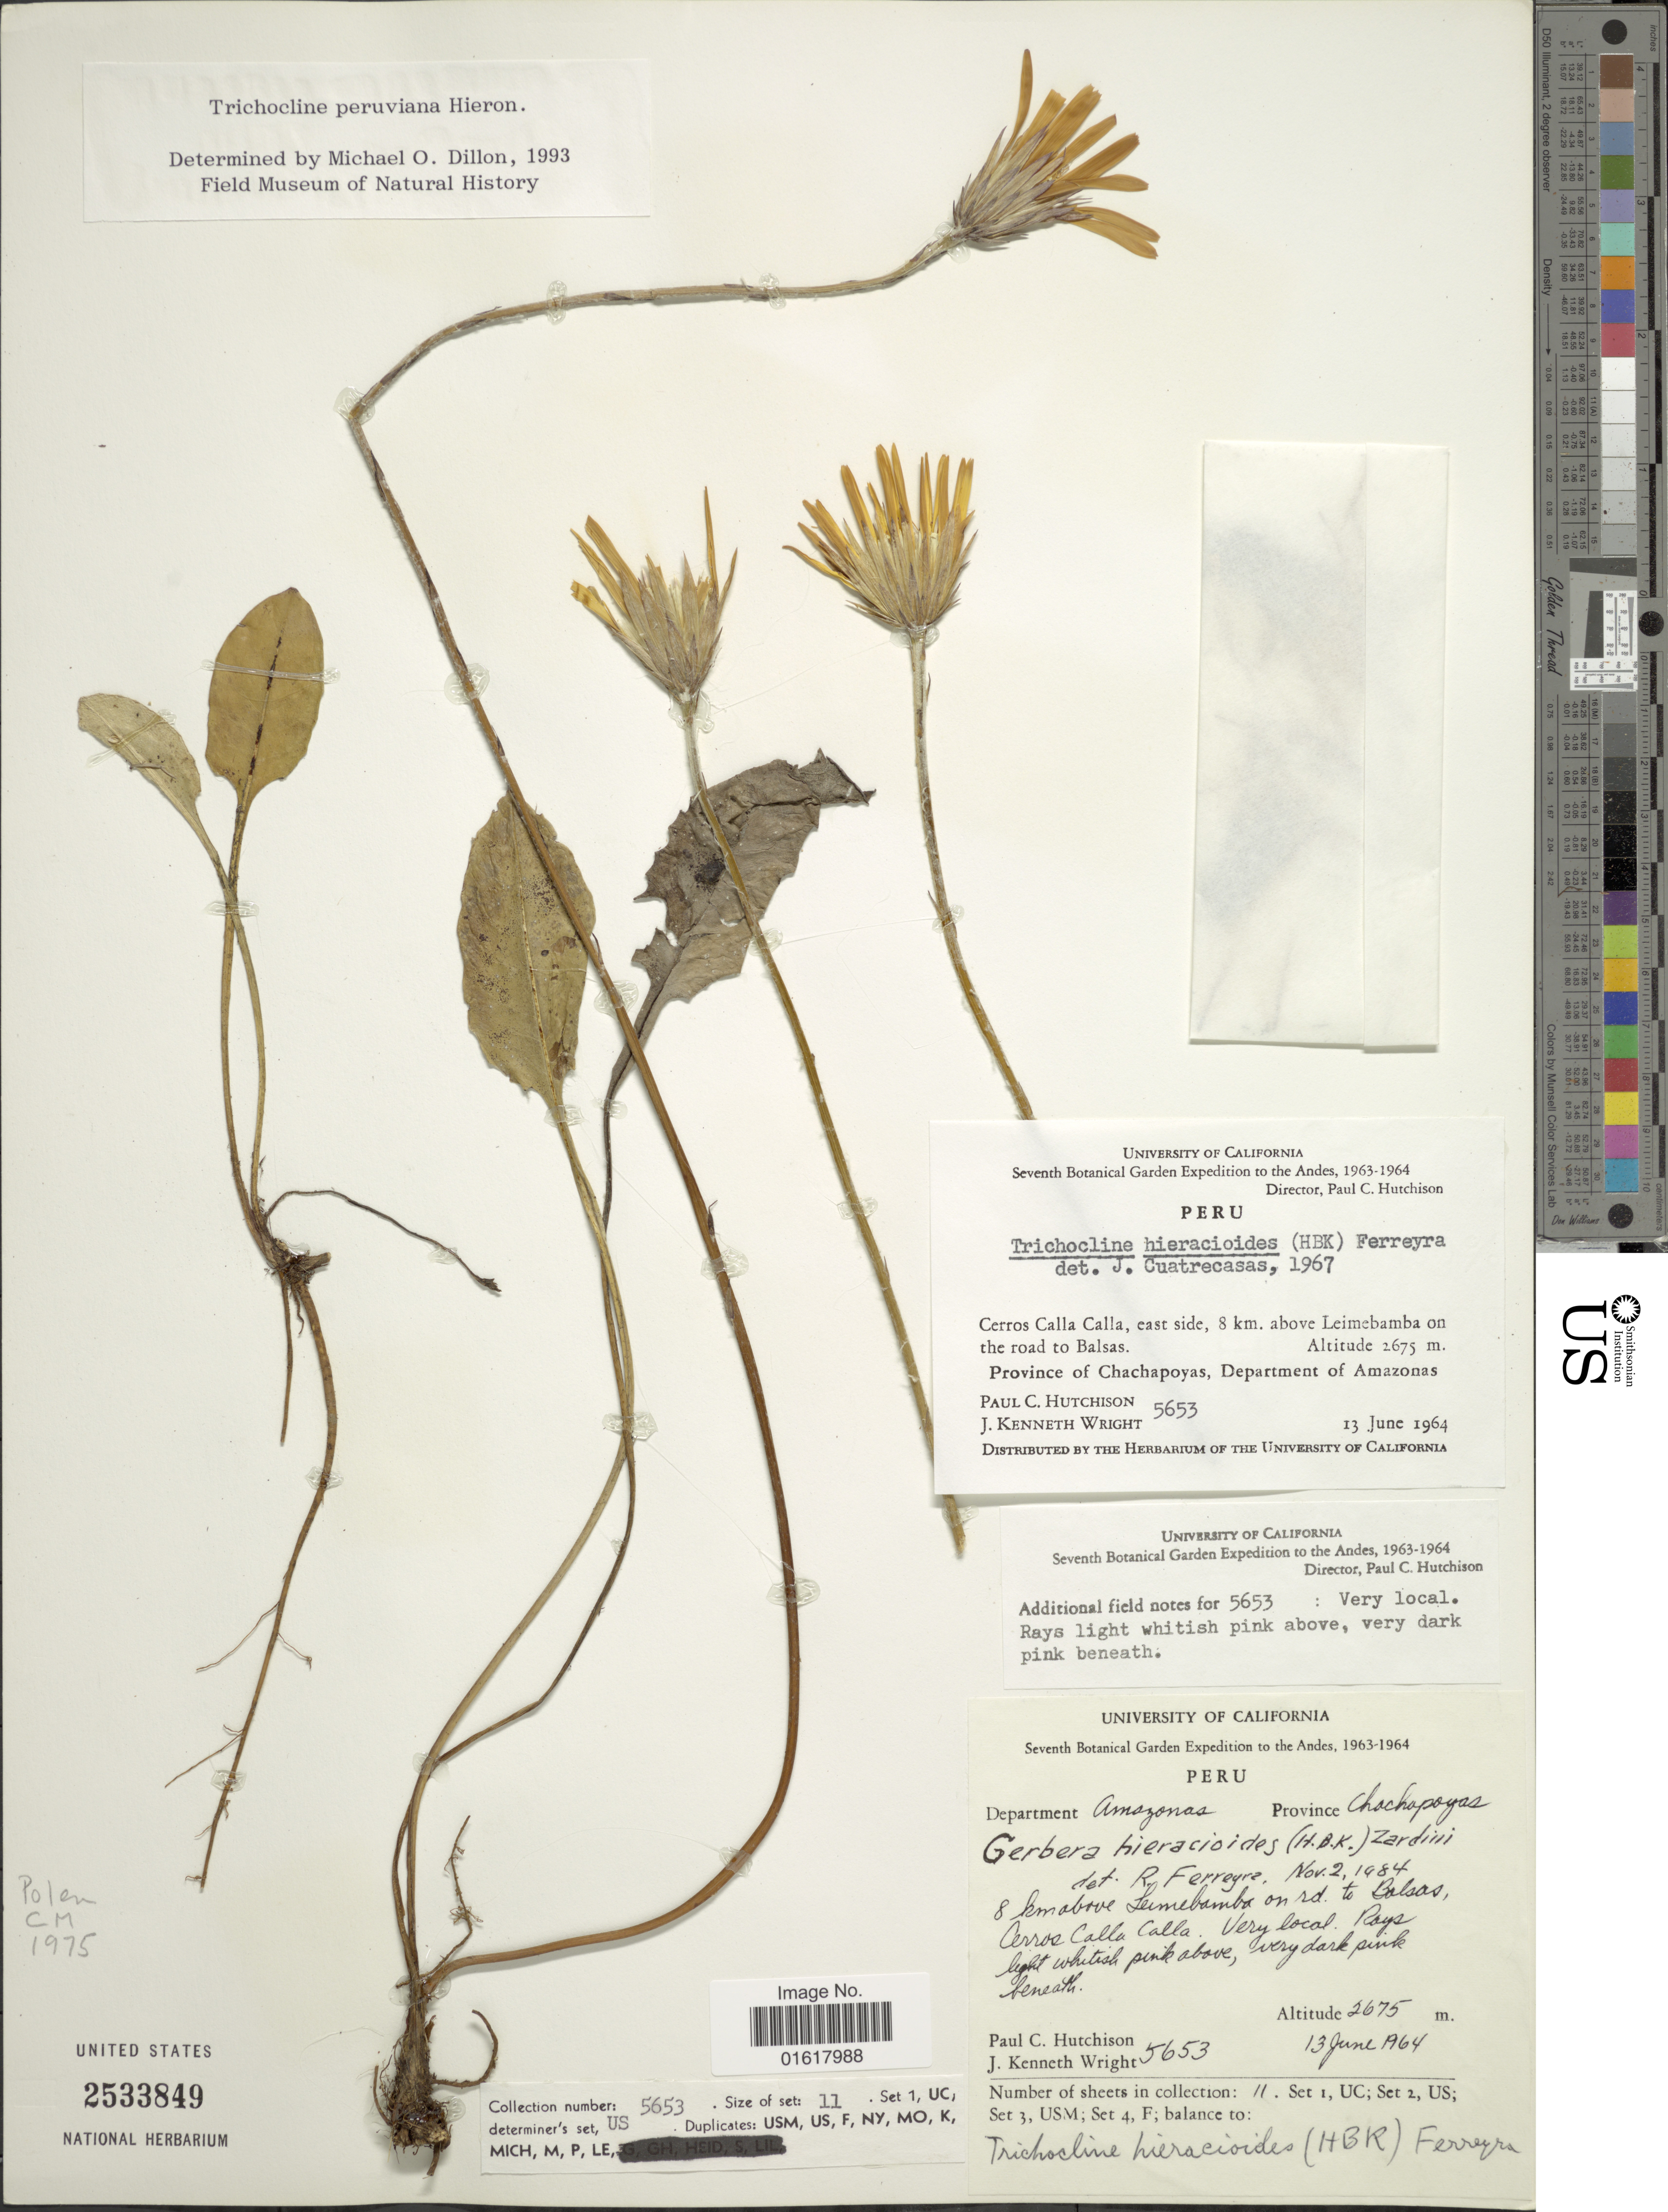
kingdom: Plantae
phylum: Tracheophyta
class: Magnoliopsida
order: Asterales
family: Asteraceae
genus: Trichocline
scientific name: Trichocline peruviana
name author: Hieron.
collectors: P. C. Hutchison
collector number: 5653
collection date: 1964-06-13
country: Peru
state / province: Amazonas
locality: Province Chachapoyas. 8 km above Sumebamba on rd. to Balsas, Cerros Calla Calla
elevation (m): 2675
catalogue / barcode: US 2533849